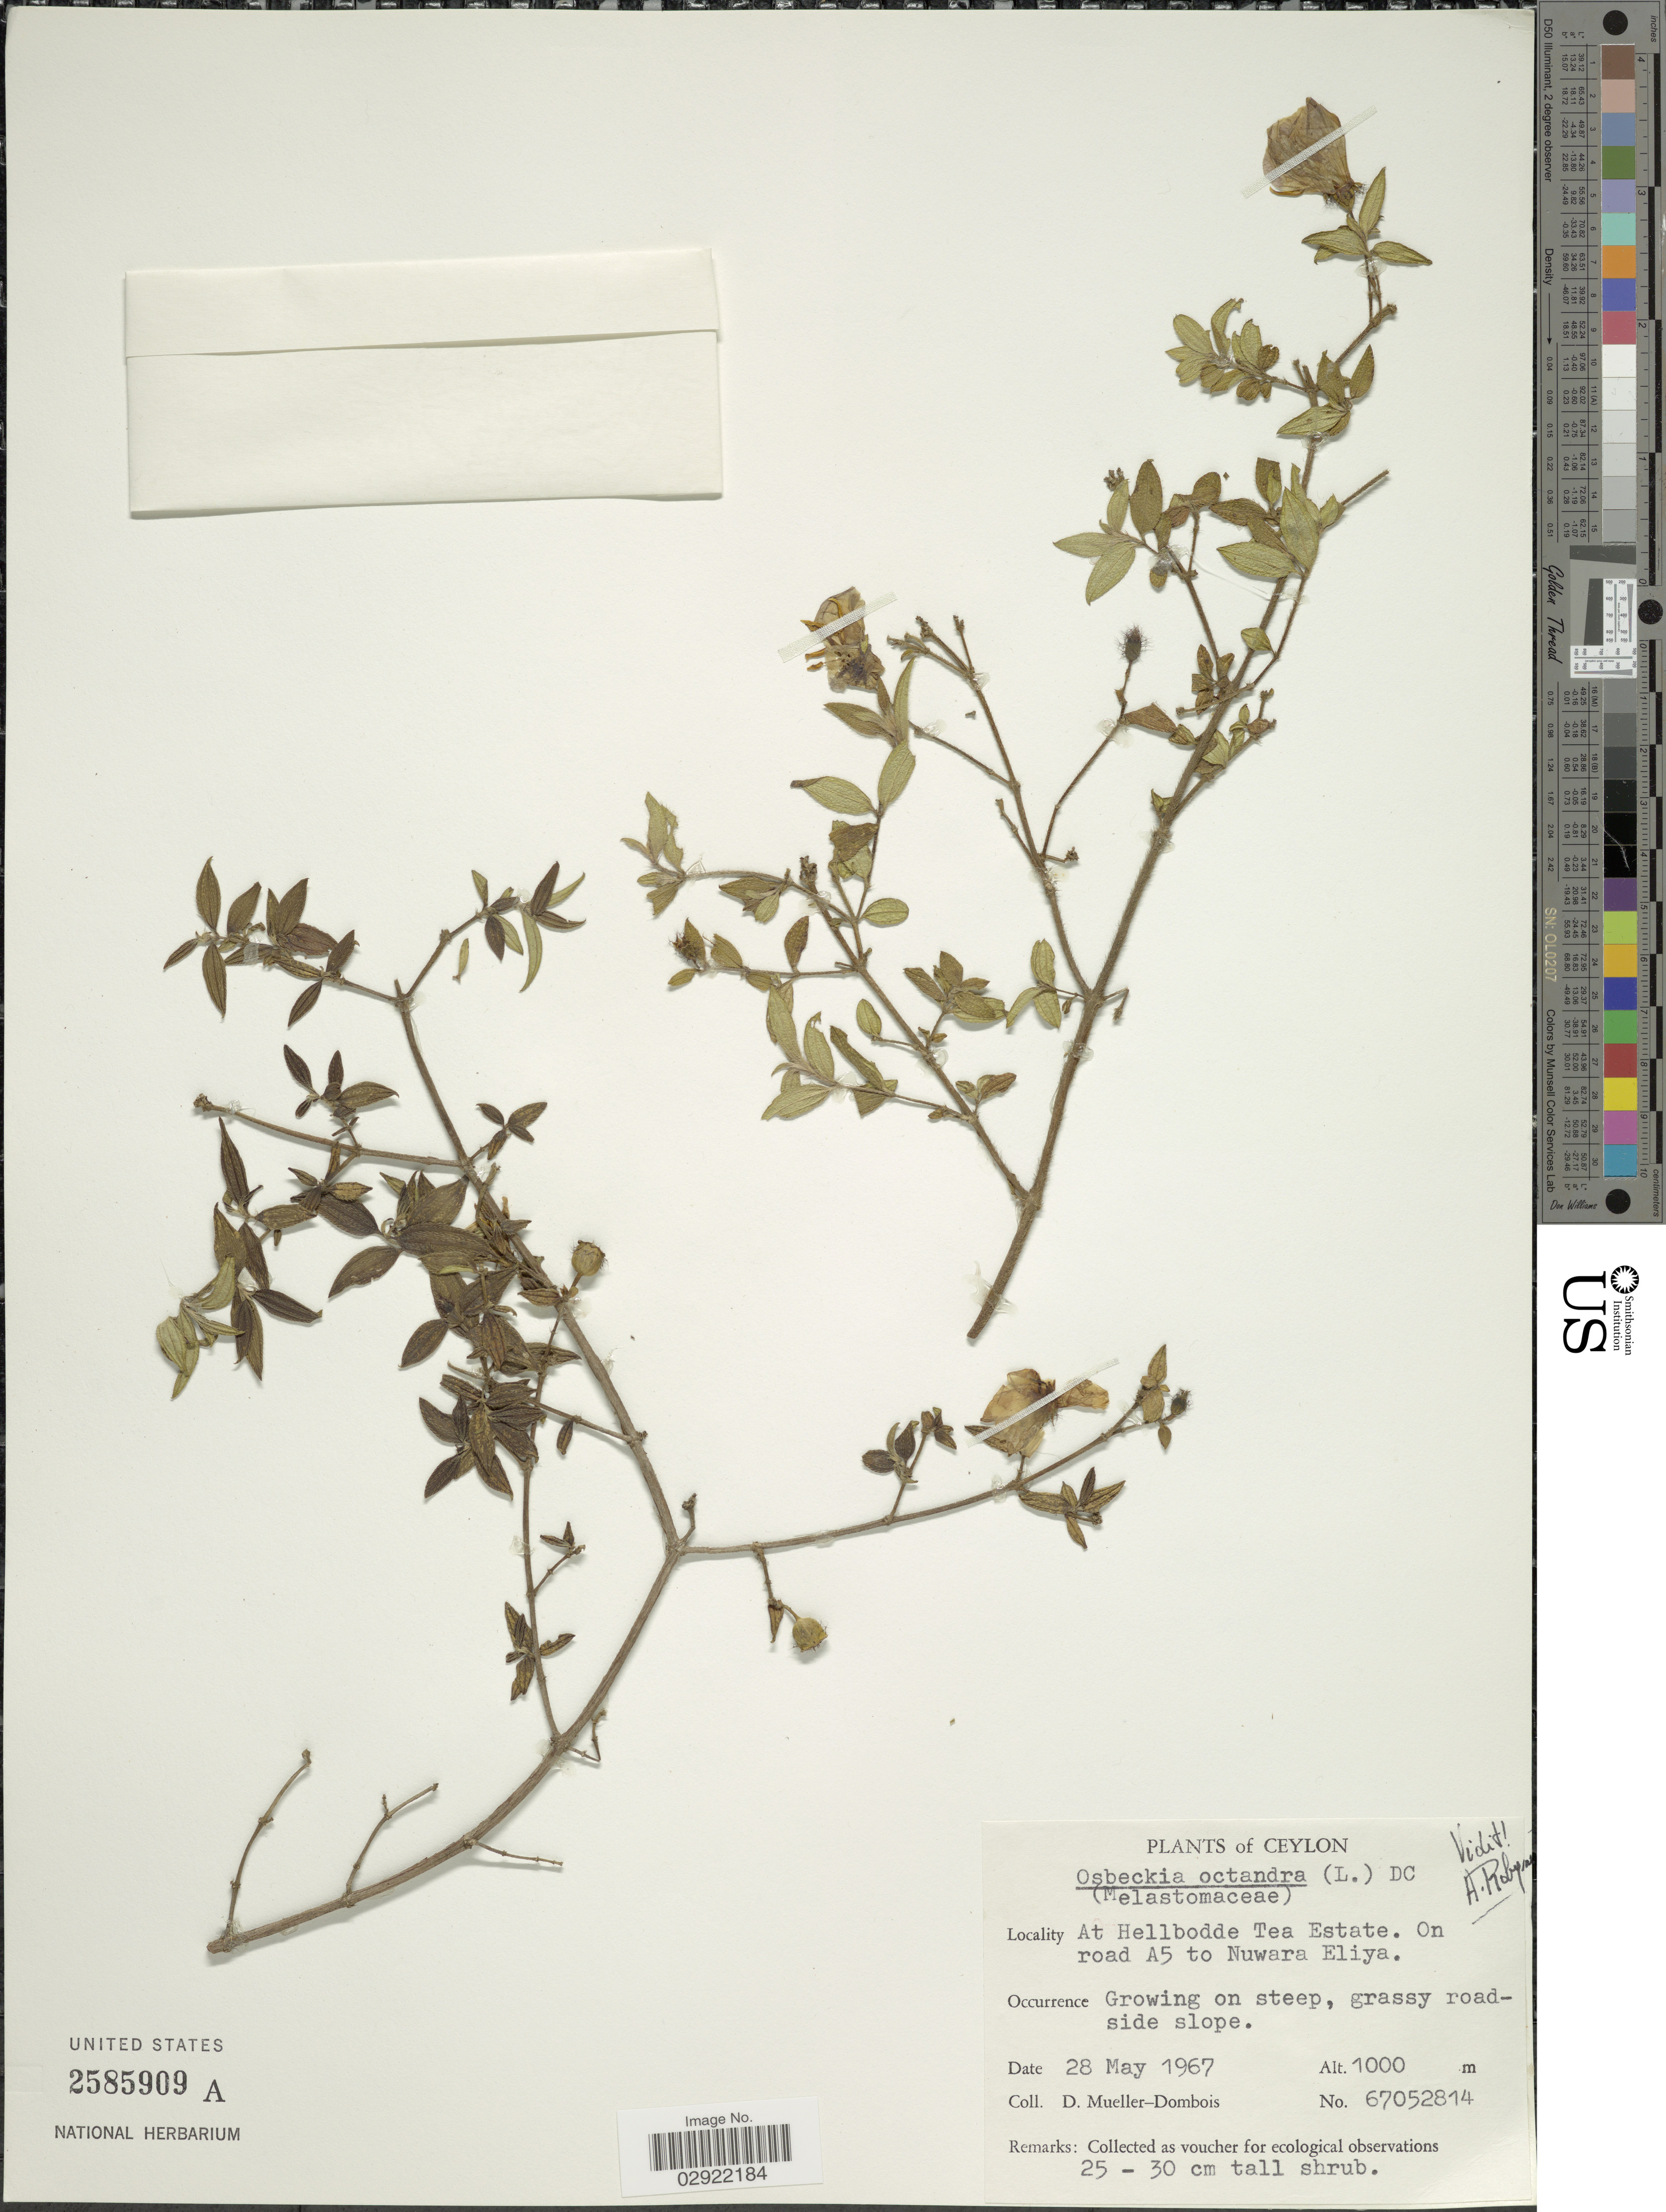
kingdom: Plantae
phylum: Tracheophyta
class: Magnoliopsida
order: Myrtales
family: Melastomataceae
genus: Osbeckia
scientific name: Osbeckia octandra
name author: DC.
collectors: D. Mueller-Dombois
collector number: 67052814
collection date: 1967-05-28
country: Sri Lanka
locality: Ceylon. At Hellbodde Tea Estate. On road A5 to Nuwara Eliya.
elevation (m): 1000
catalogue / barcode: US 2585909A